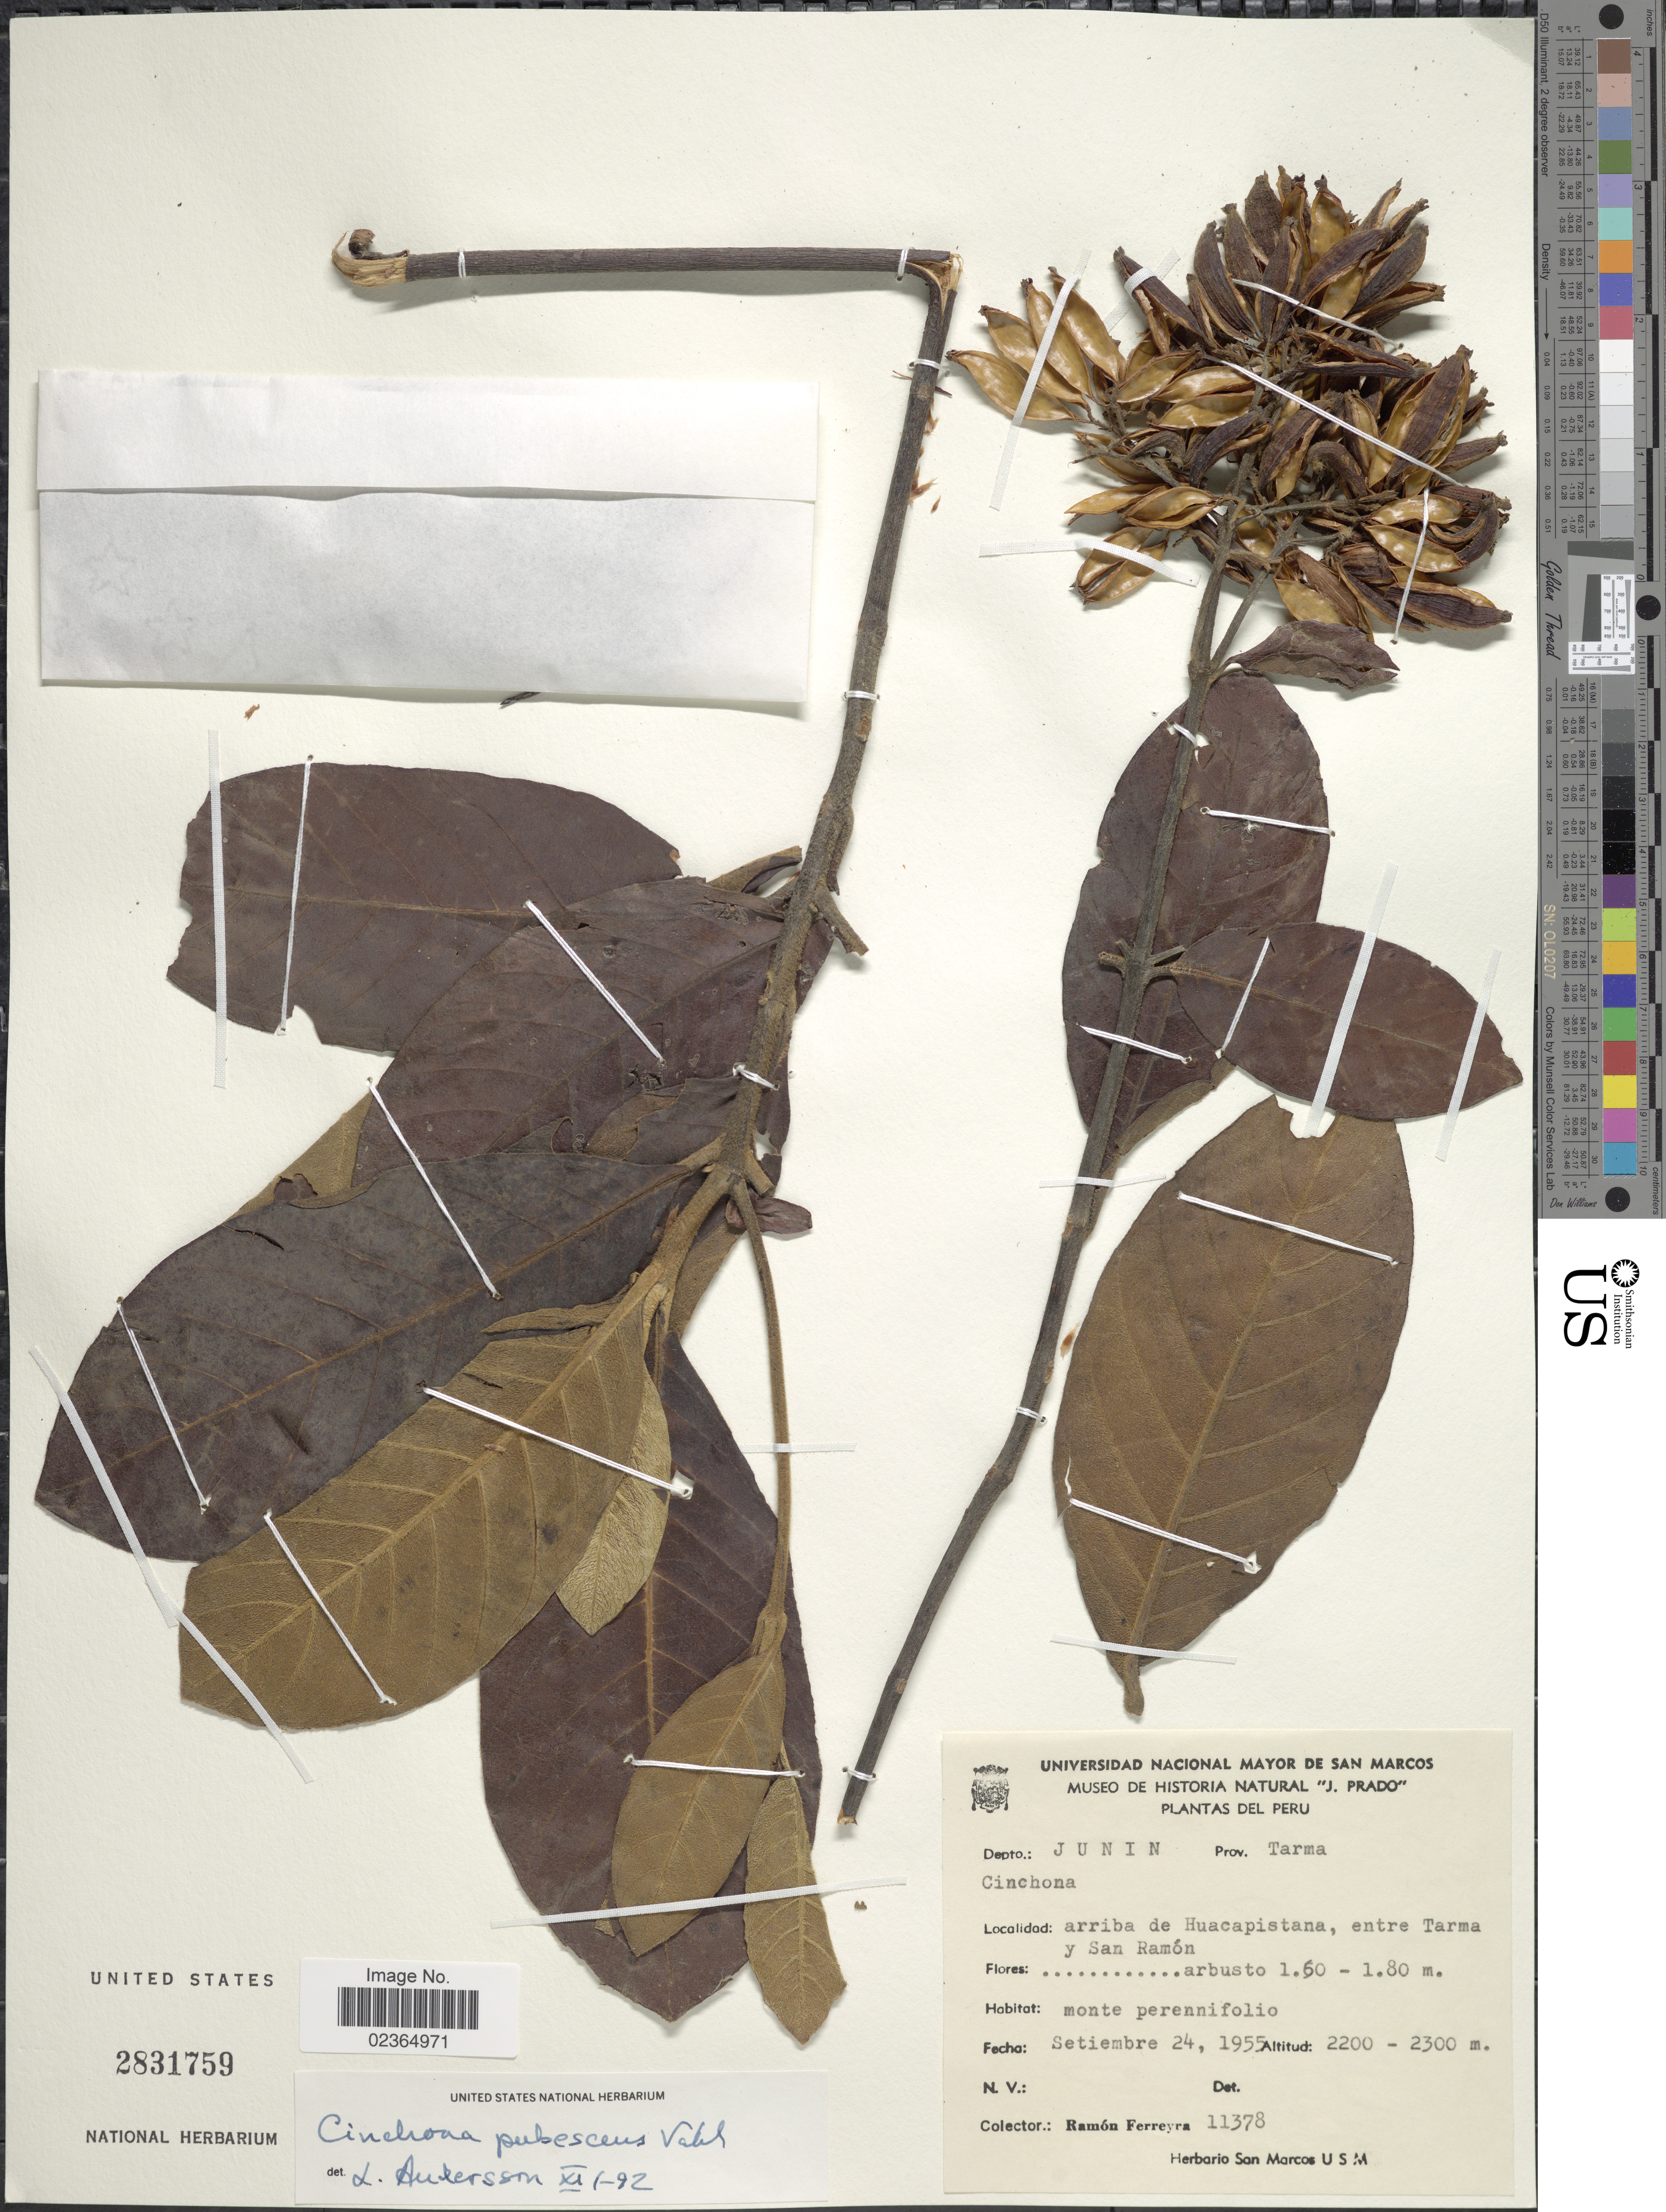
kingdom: Plantae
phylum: Tracheophyta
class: Magnoliopsida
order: Gentianales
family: Rubiaceae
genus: Cinchona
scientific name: Cinchona pubescens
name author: Vahl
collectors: R. A. Ferreyra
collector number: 1378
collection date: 1955-09-24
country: Peru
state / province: Junín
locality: Prov. Tarma. arriba de Huacapistana, entre Tarma y San Ramón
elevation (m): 2200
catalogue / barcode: US 2831759